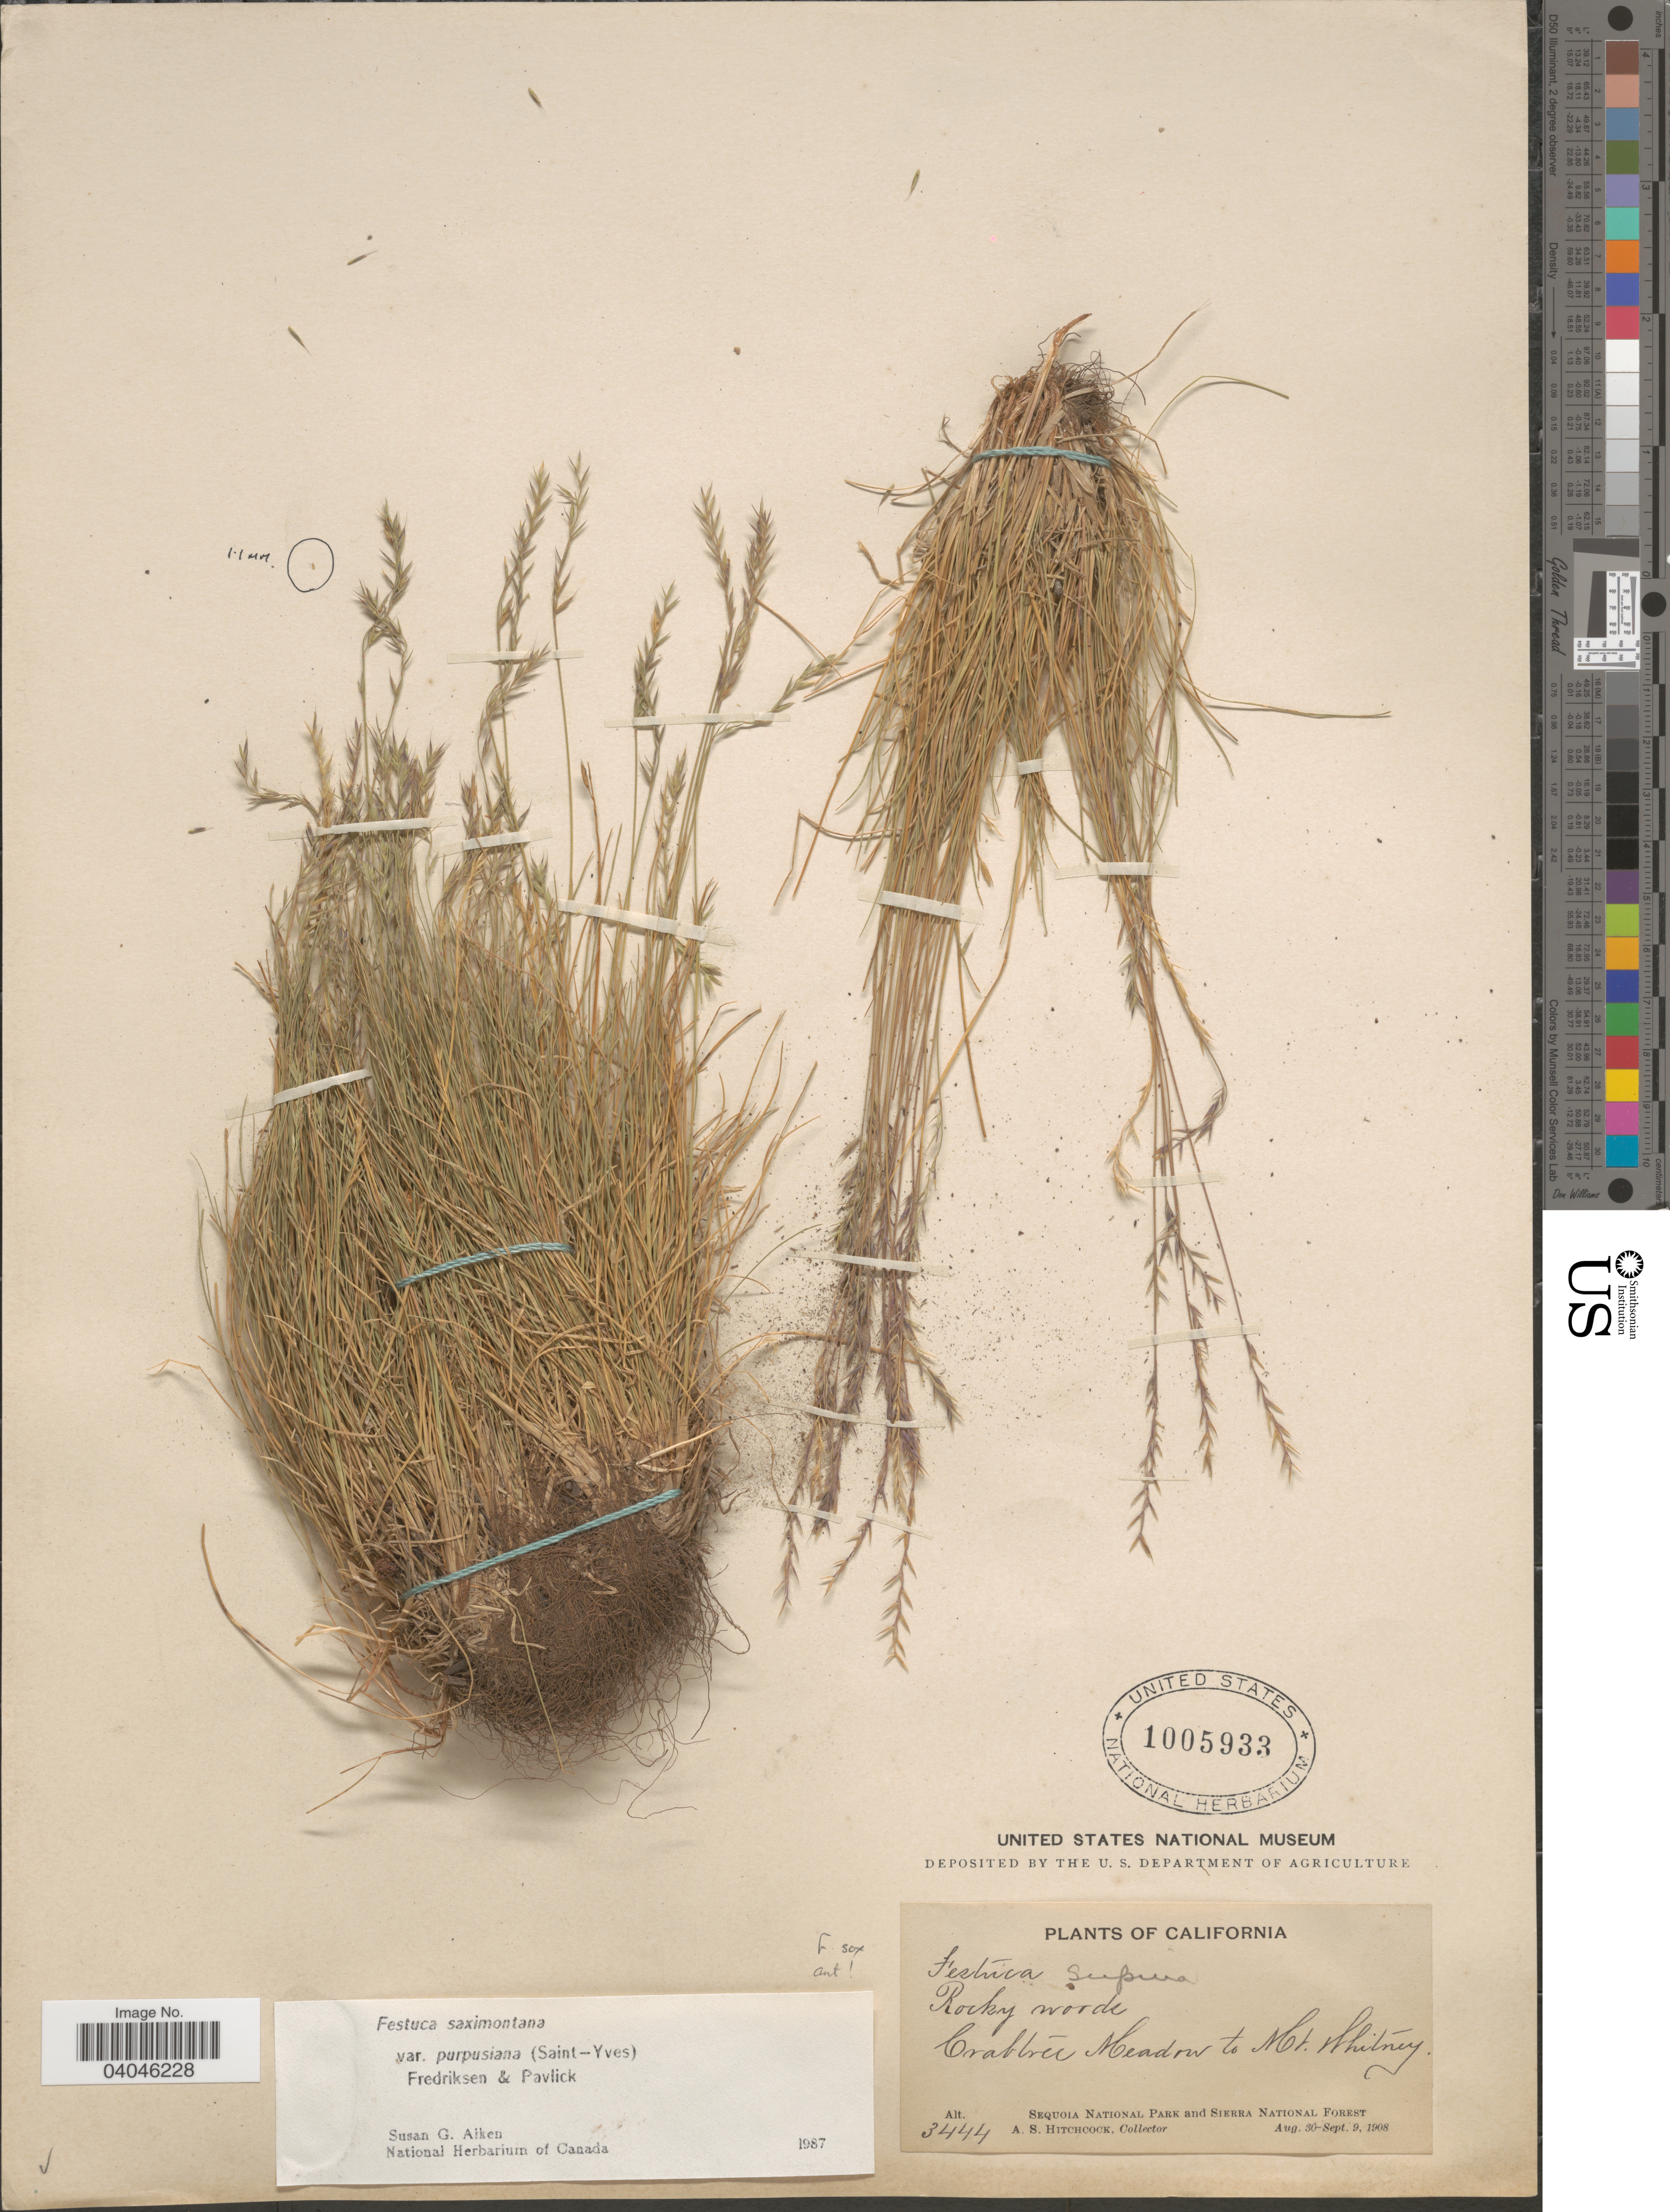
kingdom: Plantae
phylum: Tracheophyta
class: Liliopsida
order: Poales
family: Poaceae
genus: Festuca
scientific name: Festuca saximontana var. purpusiana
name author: (St.-Yves) Fred. & Pavlick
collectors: A. S. Hitchcock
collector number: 3444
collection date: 1908-08-30/1908-09-09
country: United States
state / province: California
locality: Rocky woods. Crabtree Meadow to Mt. Whitney. Sequoia National Park and Sierra National Forest.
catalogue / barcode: US 1005933